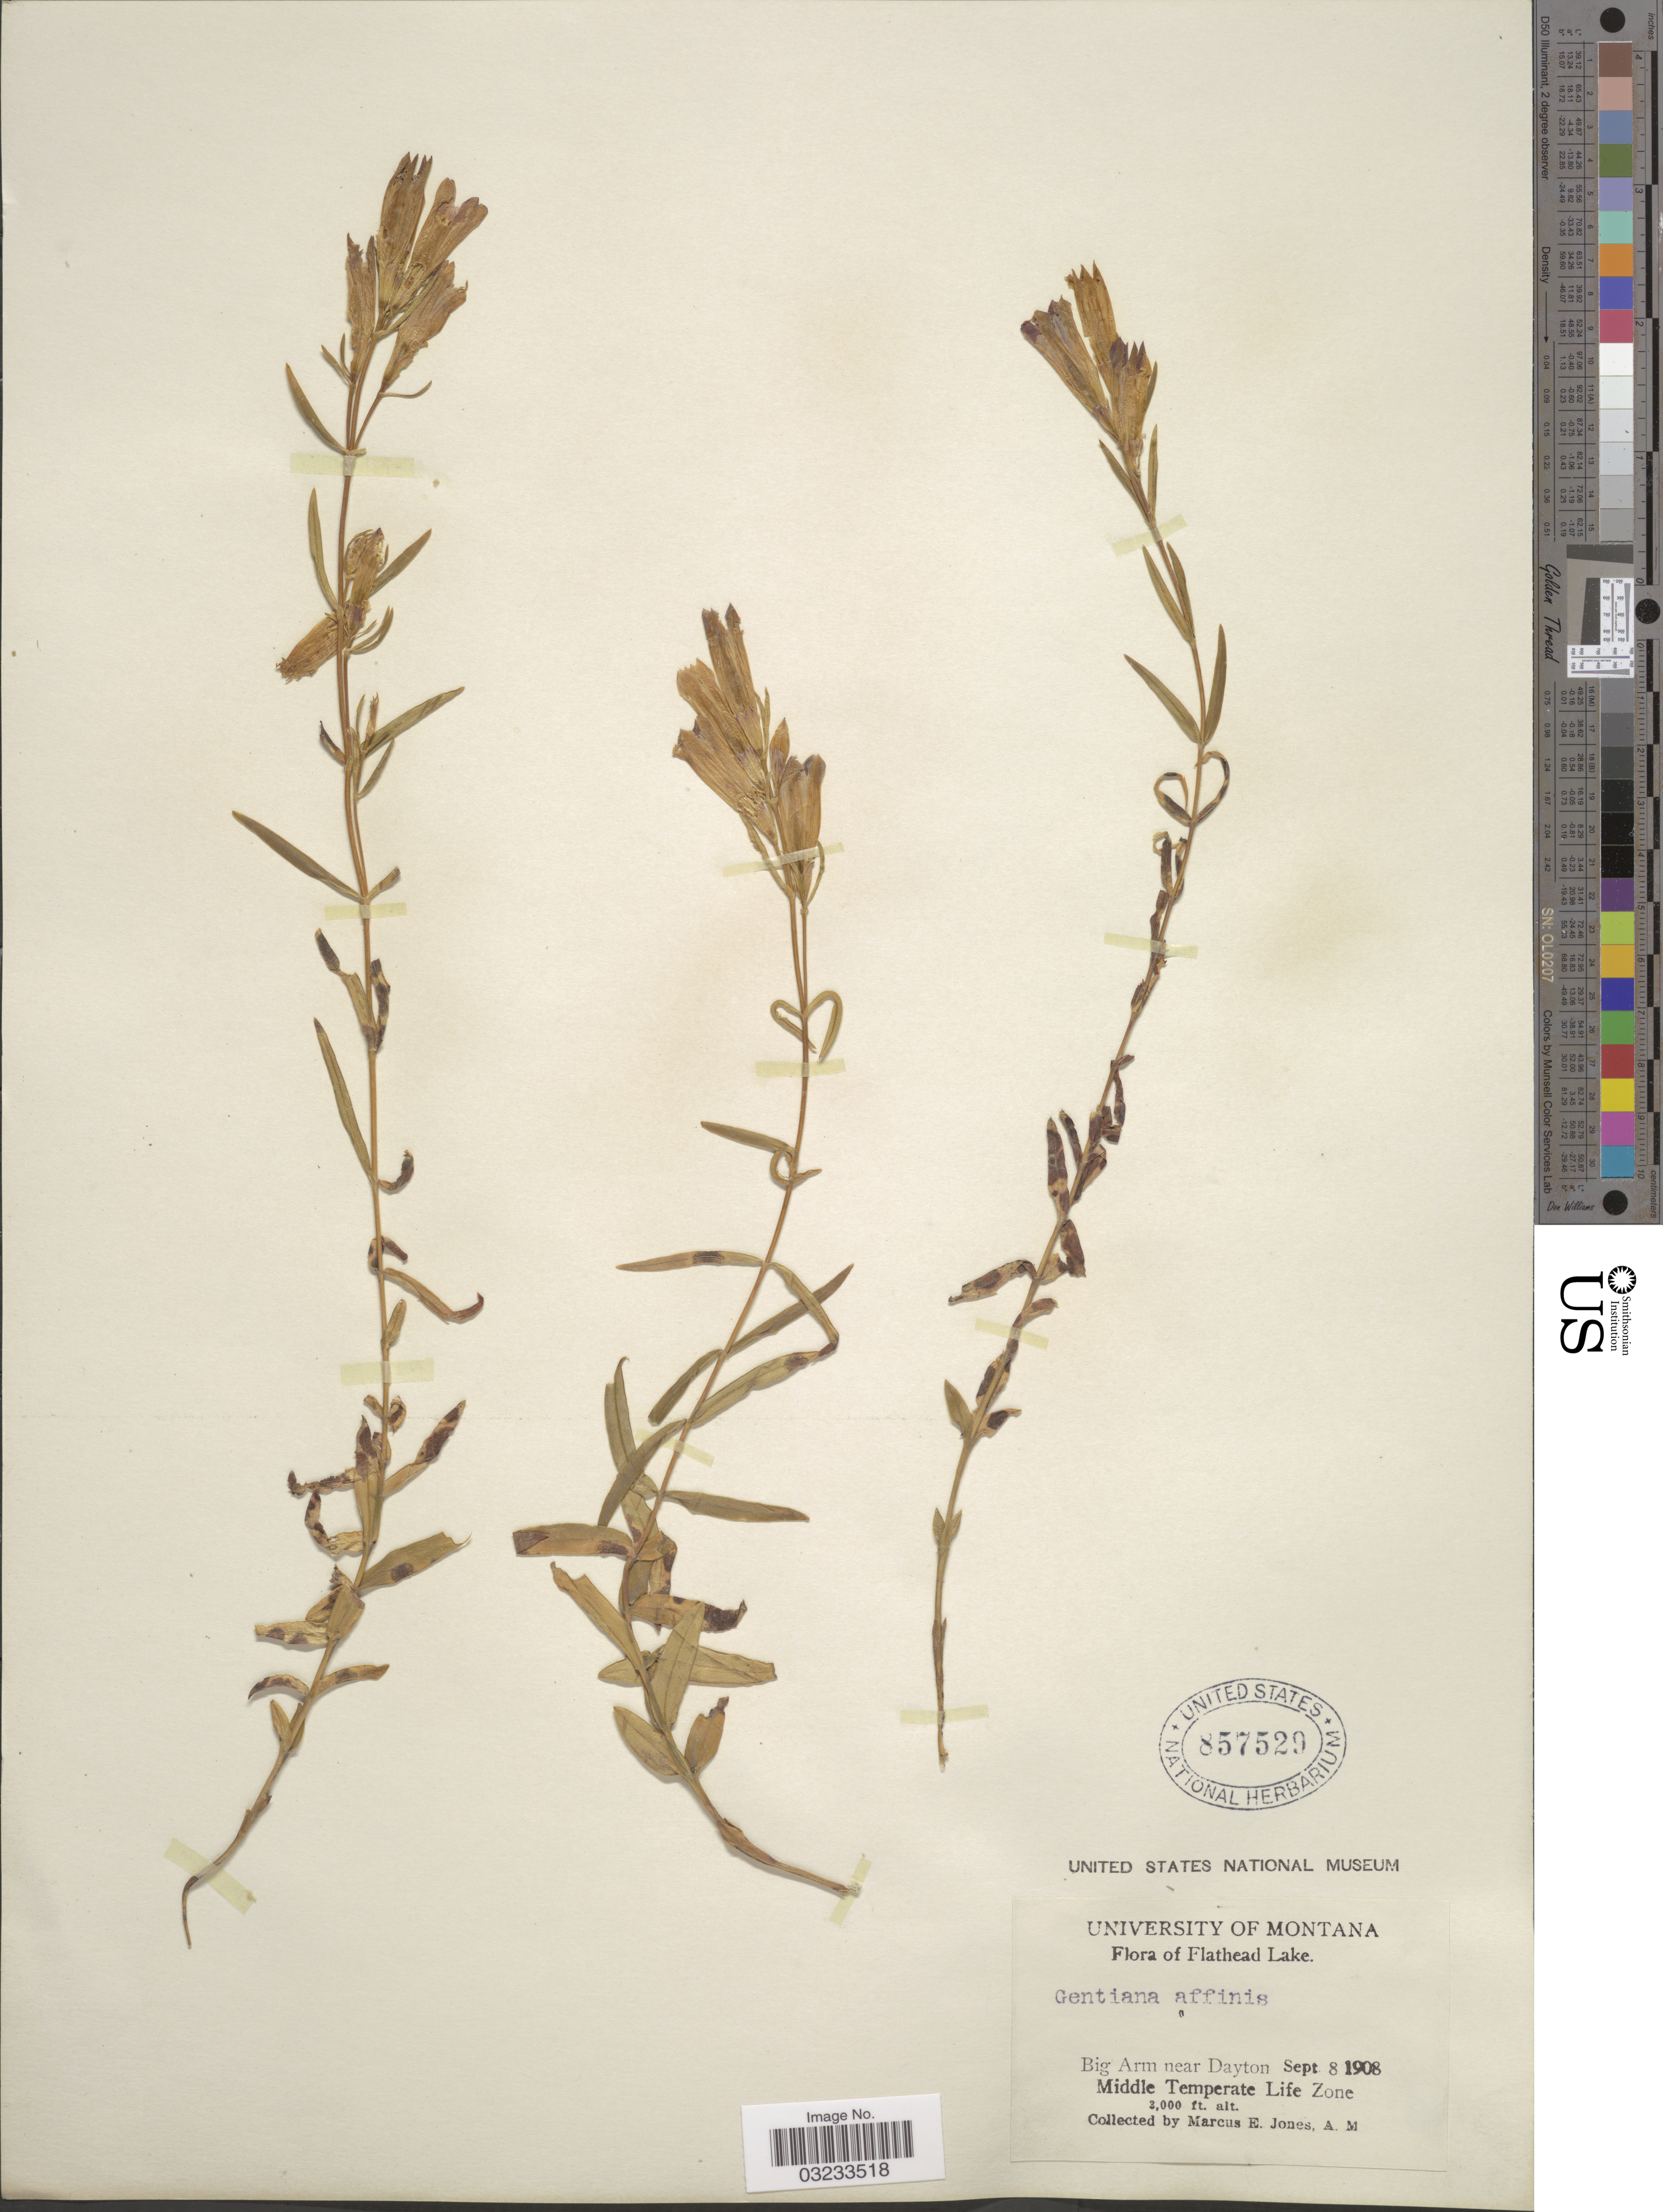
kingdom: Plantae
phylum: Tracheophyta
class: Magnoliopsida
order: Gentianales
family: Gentianaceae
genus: Gentiana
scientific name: Gentiana affinis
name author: Griseb.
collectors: M. E. Jones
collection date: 1908-09-08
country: United States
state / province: Montana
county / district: Lake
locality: Flathead Lake. Big Arm near Dayton. Middle Temperate Life Zone.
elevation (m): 914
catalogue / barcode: US 857529